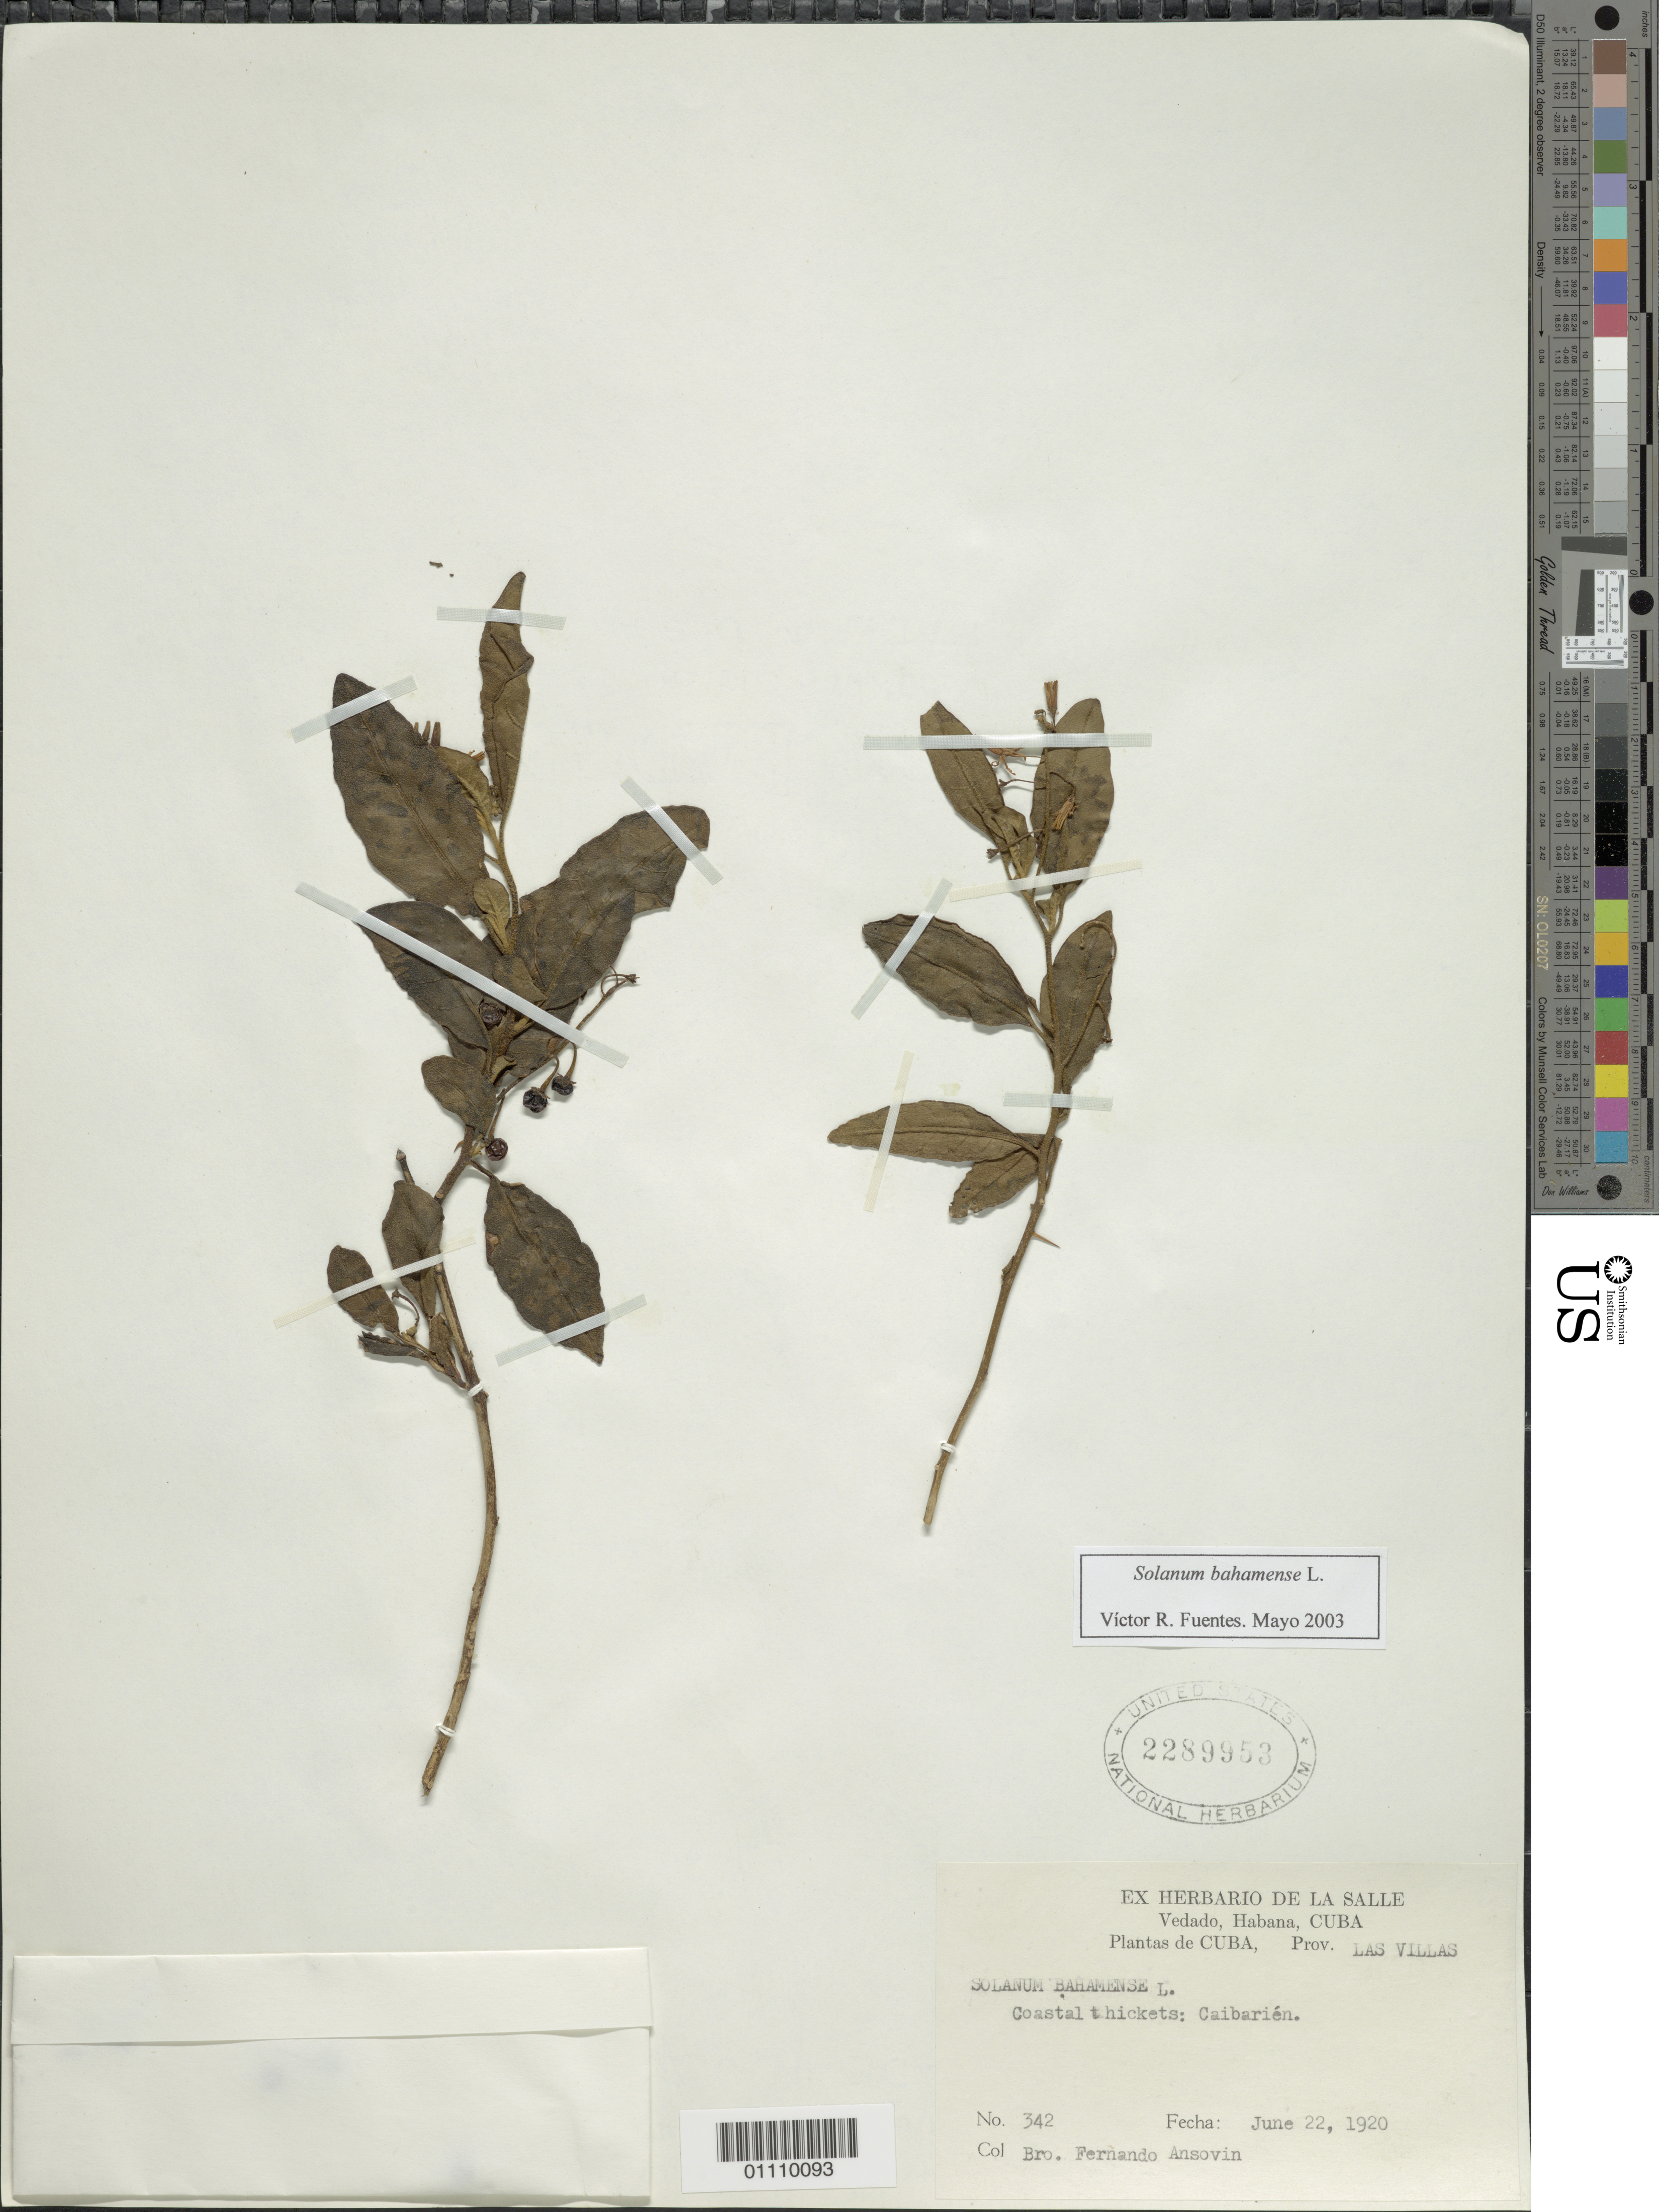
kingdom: Plantae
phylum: Tracheophyta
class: Magnoliopsida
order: Solanales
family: Solanaceae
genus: Solanum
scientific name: Solanum bahamense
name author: L.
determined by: Fuentes, V. R.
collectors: B. Ansovin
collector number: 342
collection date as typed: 22 Jun 1920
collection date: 1920-06-22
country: Cuba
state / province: Las Villas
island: Cuba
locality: Caibarién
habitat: Coastal thickets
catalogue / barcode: US 2289953